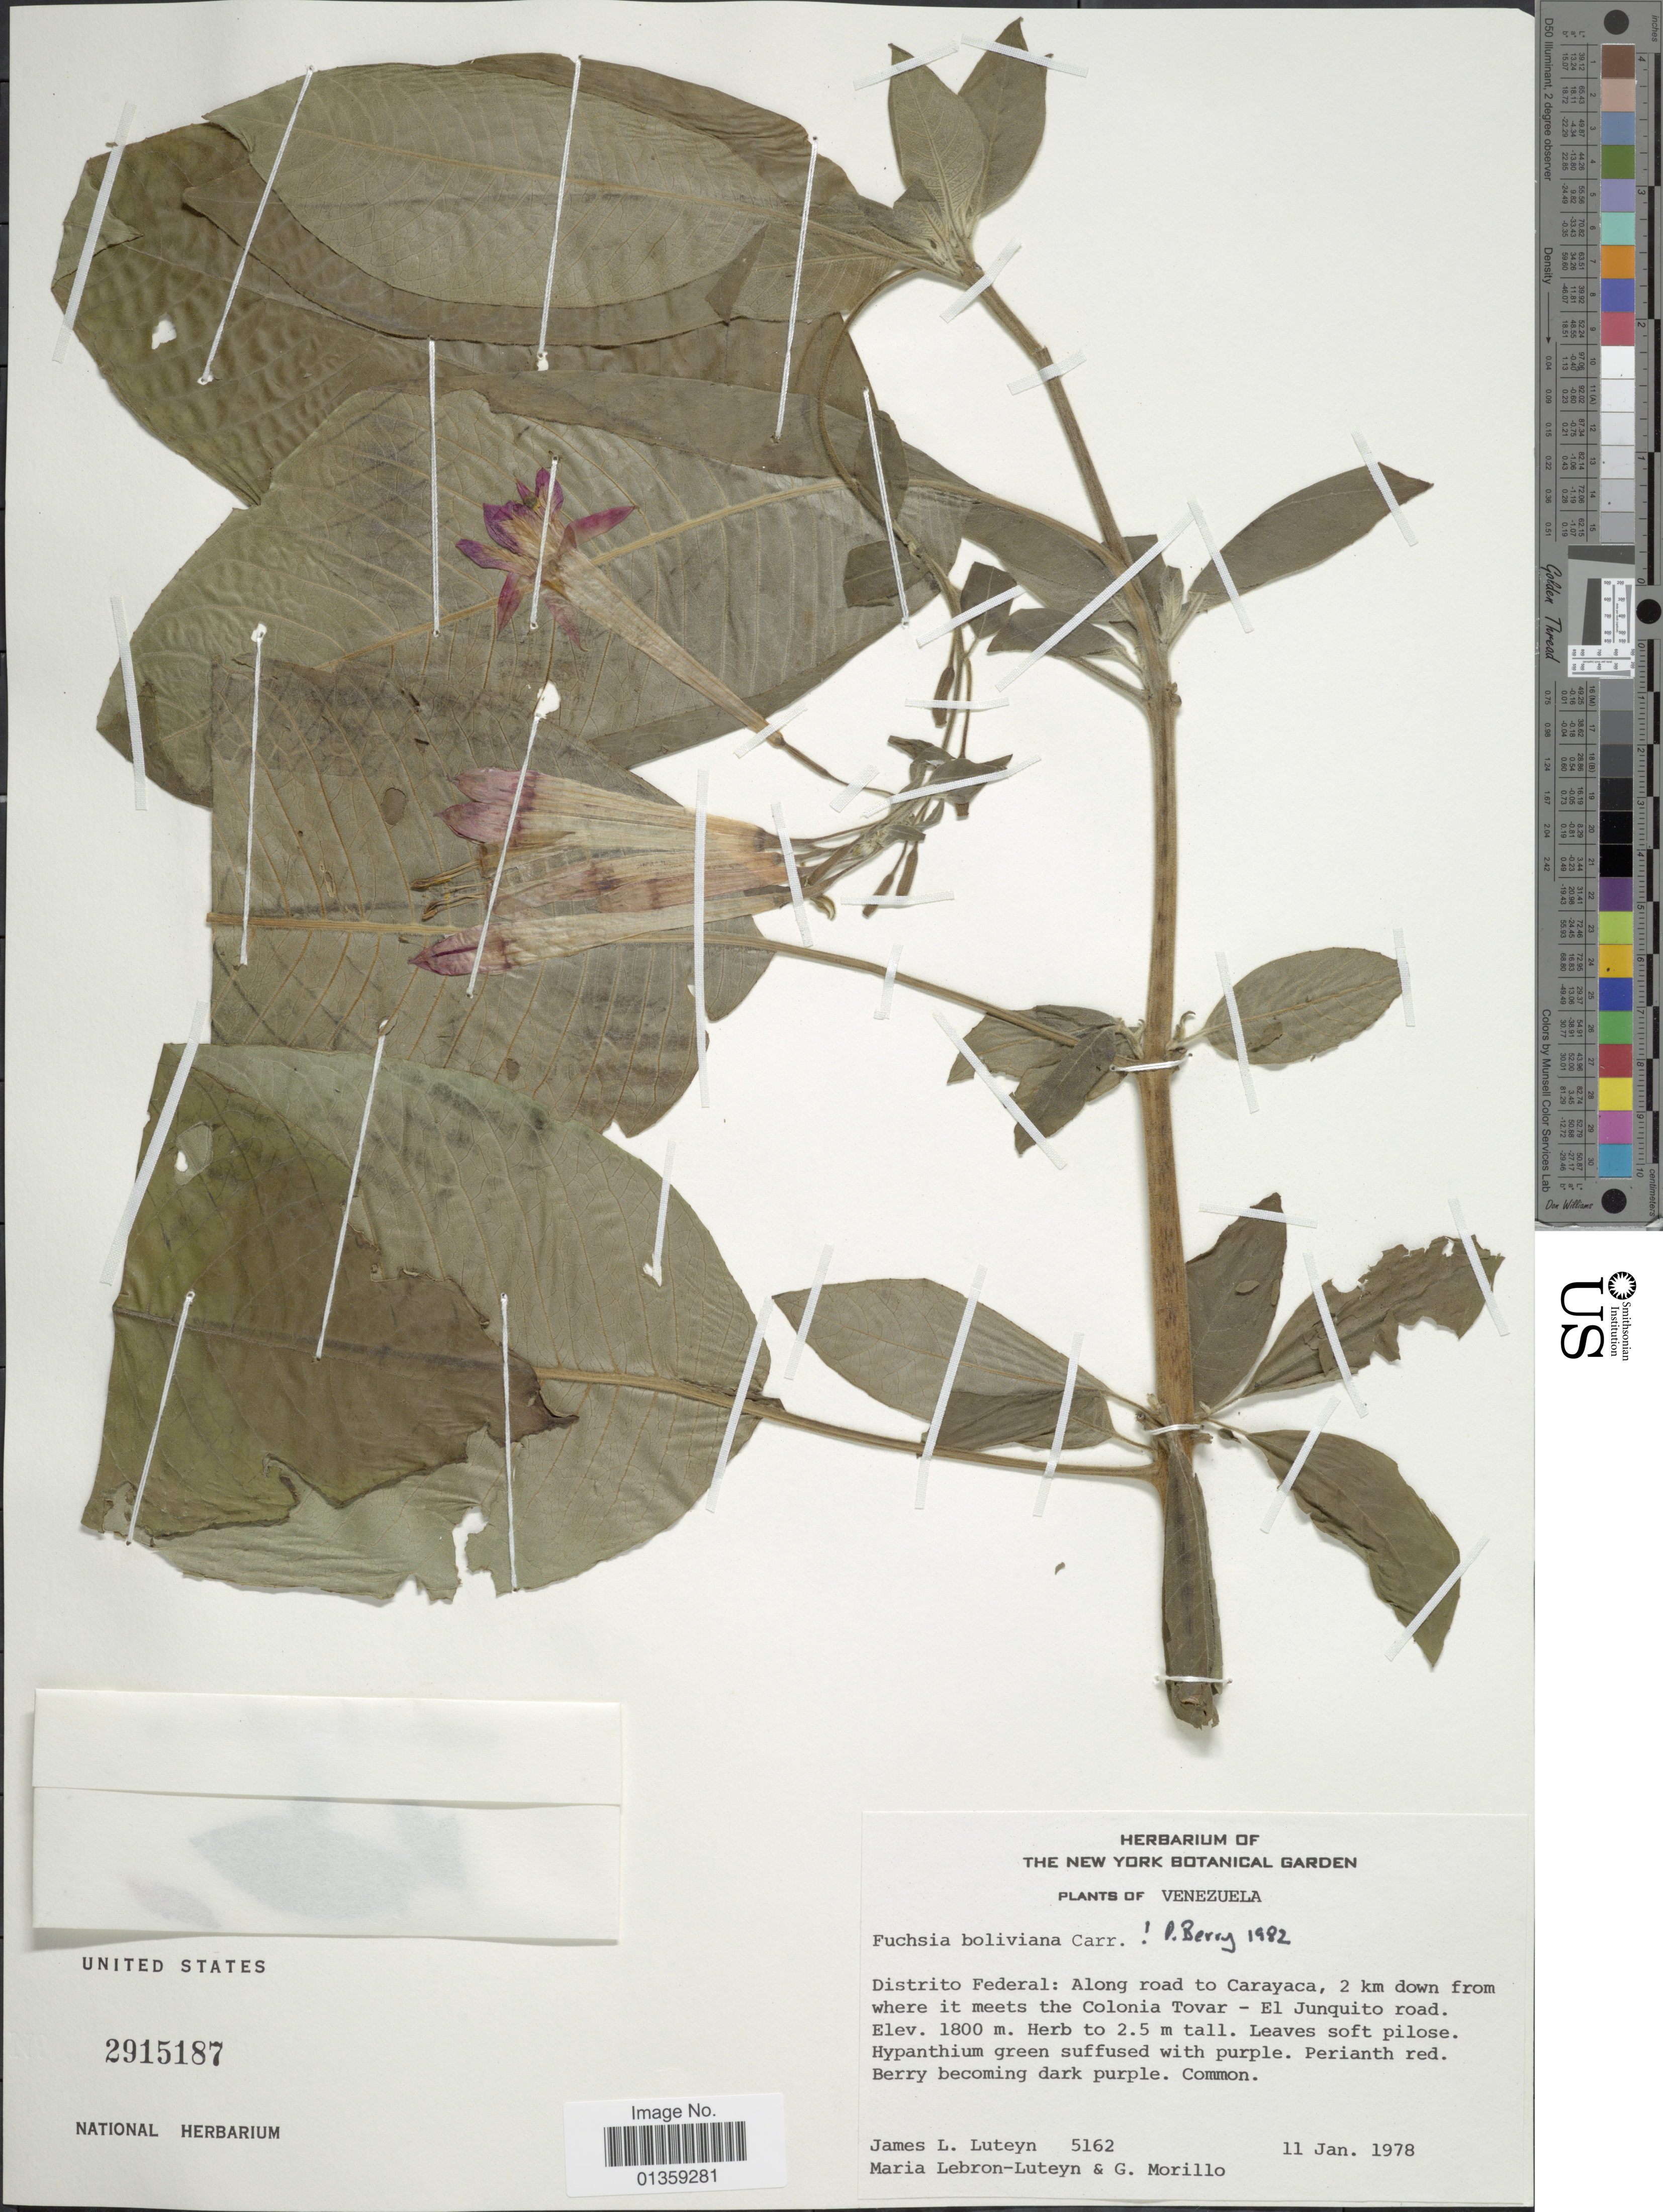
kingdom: Plantae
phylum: Tracheophyta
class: Magnoliopsida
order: Myrtales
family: Onagraceae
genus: Fuchsia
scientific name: Fuchsia boliviana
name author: Carrière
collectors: J. L. Luteyn & M. L. Lebrón-Luteyn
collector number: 5162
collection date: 1978-01-11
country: Venezuela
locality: Distrito Federal: Along road to Carayaca, 2 km down from where it meets the Colonia Tovar - El Junquito road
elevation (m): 1800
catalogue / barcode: US 2915187